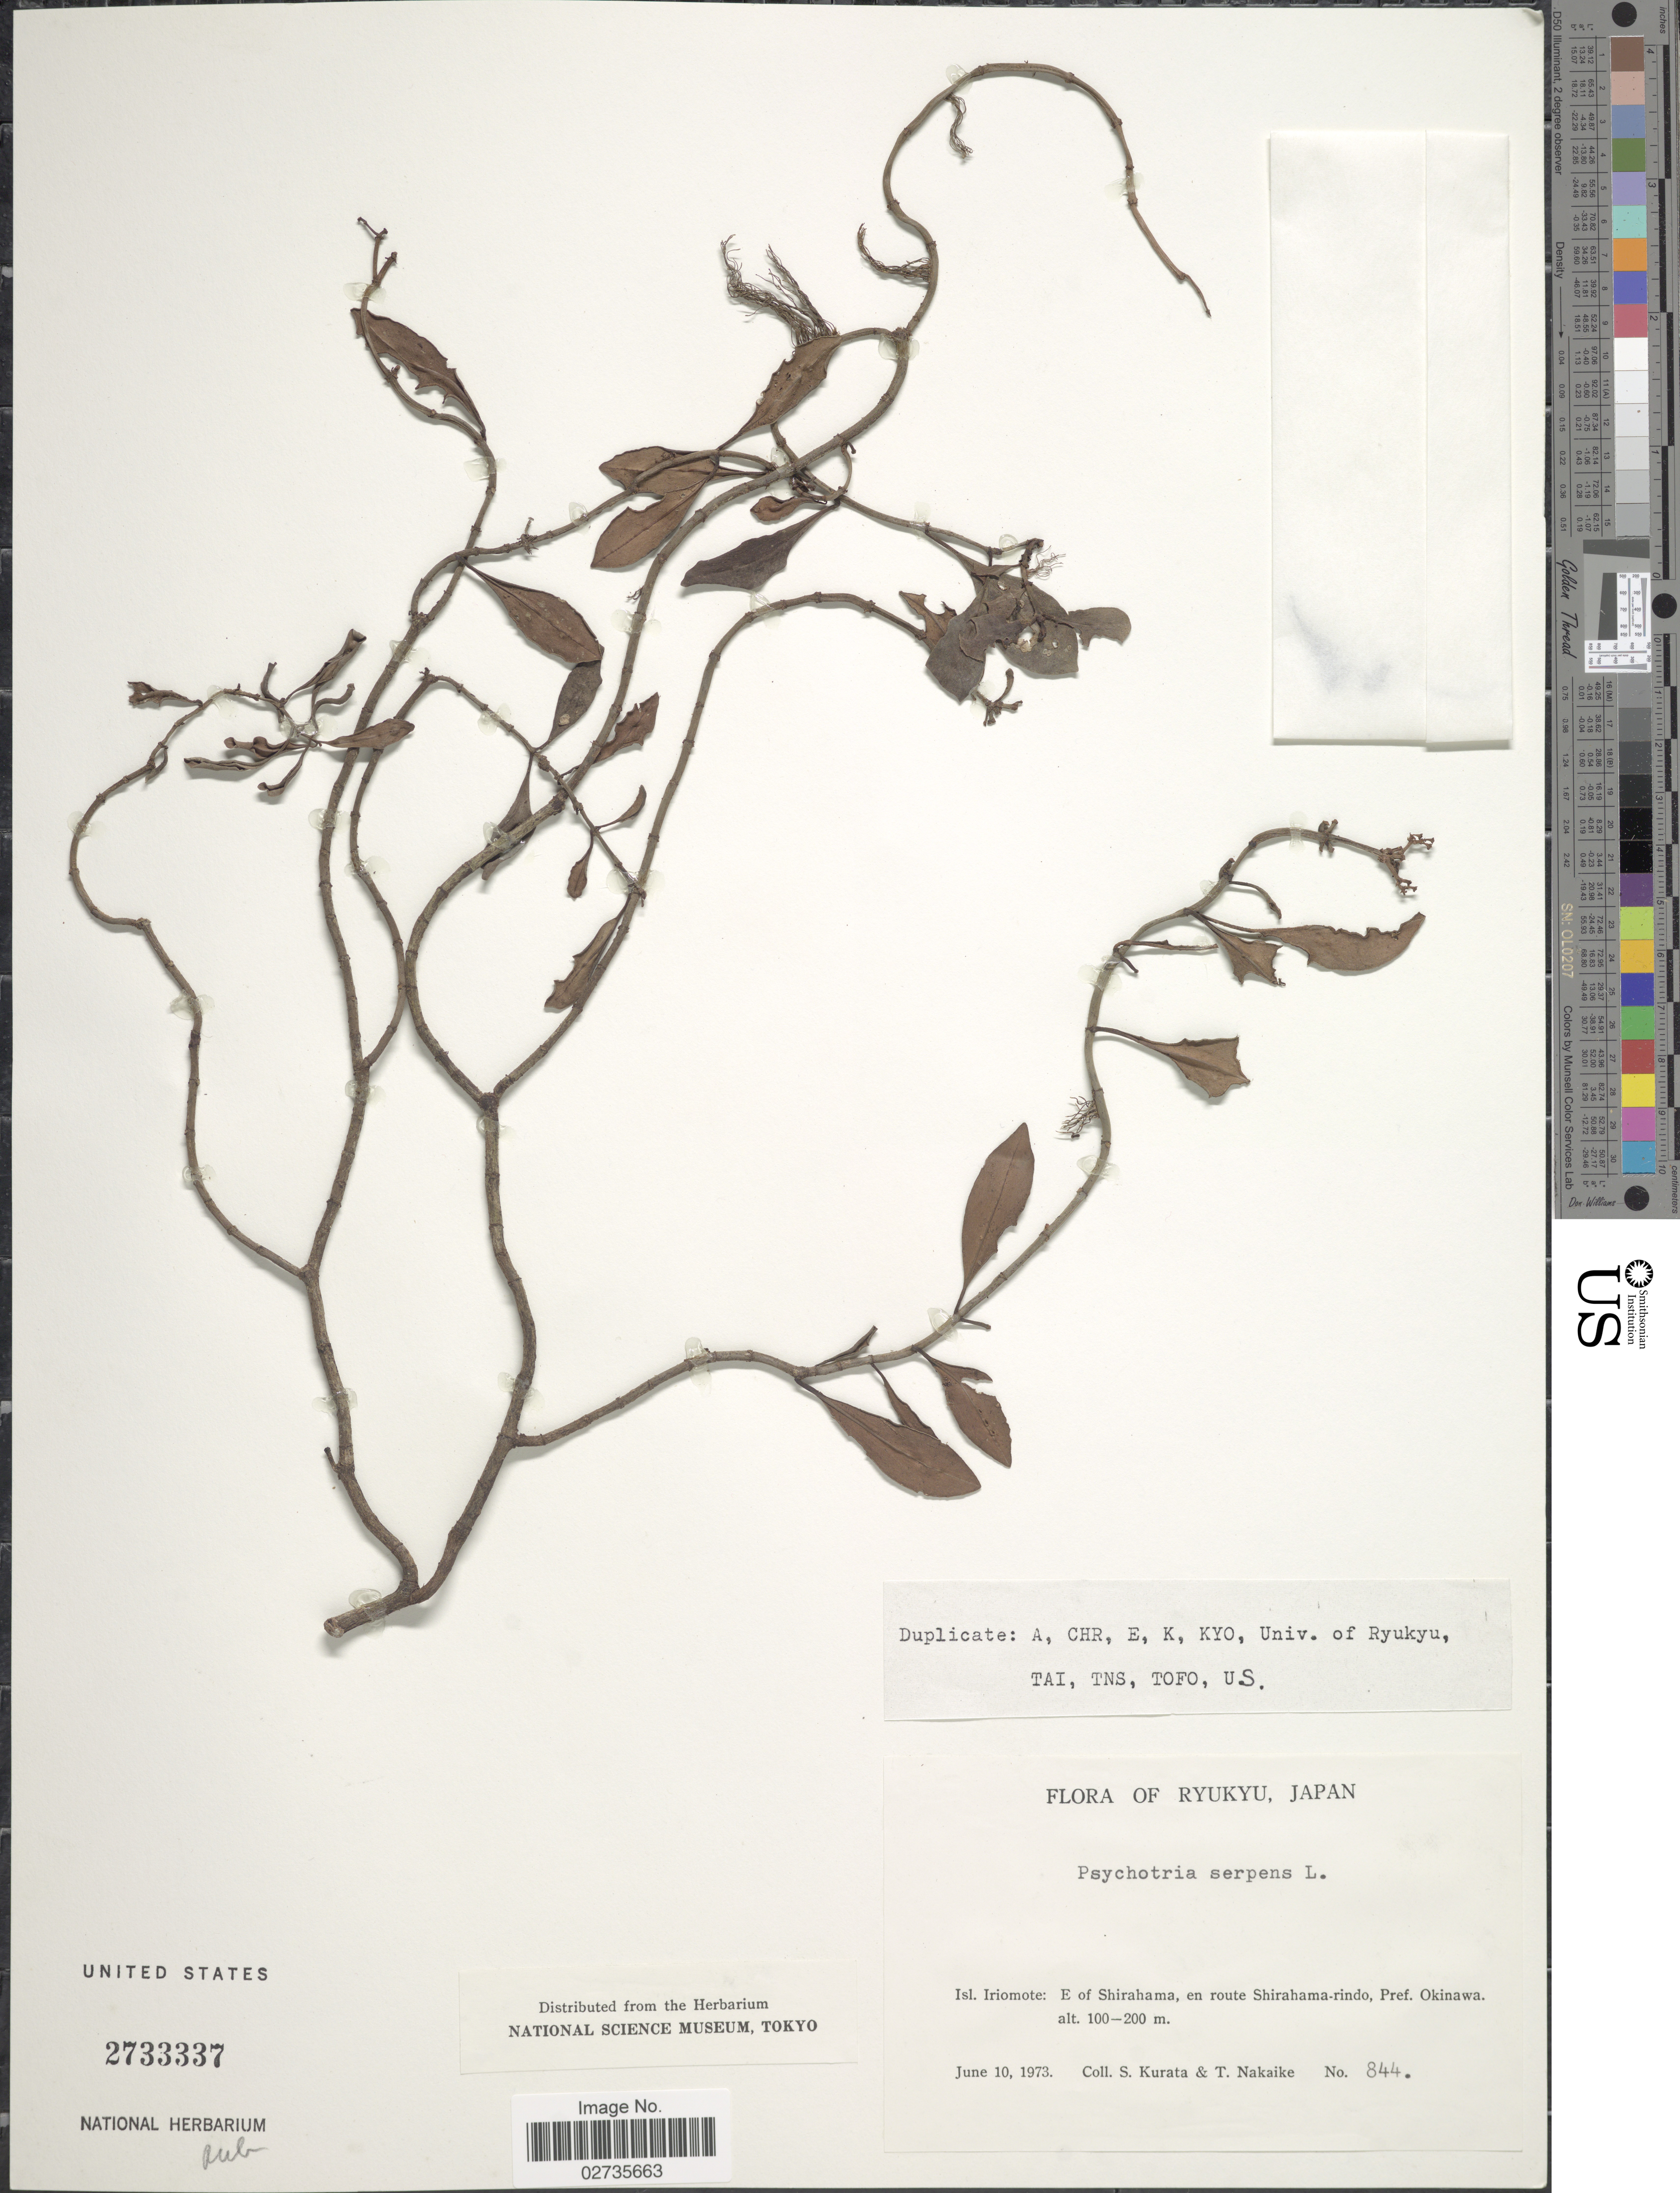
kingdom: Plantae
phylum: Tracheophyta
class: Magnoliopsida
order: Gentianales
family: Rubiaceae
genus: Psychotria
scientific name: Psychotria serpens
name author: L.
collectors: Sa. Kurata & T. Nakaike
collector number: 844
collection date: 1973-06-10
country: Japan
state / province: Okinawa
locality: Ryukyu, Isl. Iriomote: E of Shirahama, en route Shirahama-rindo, Pref Okinawa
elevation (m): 100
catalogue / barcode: US 2733337